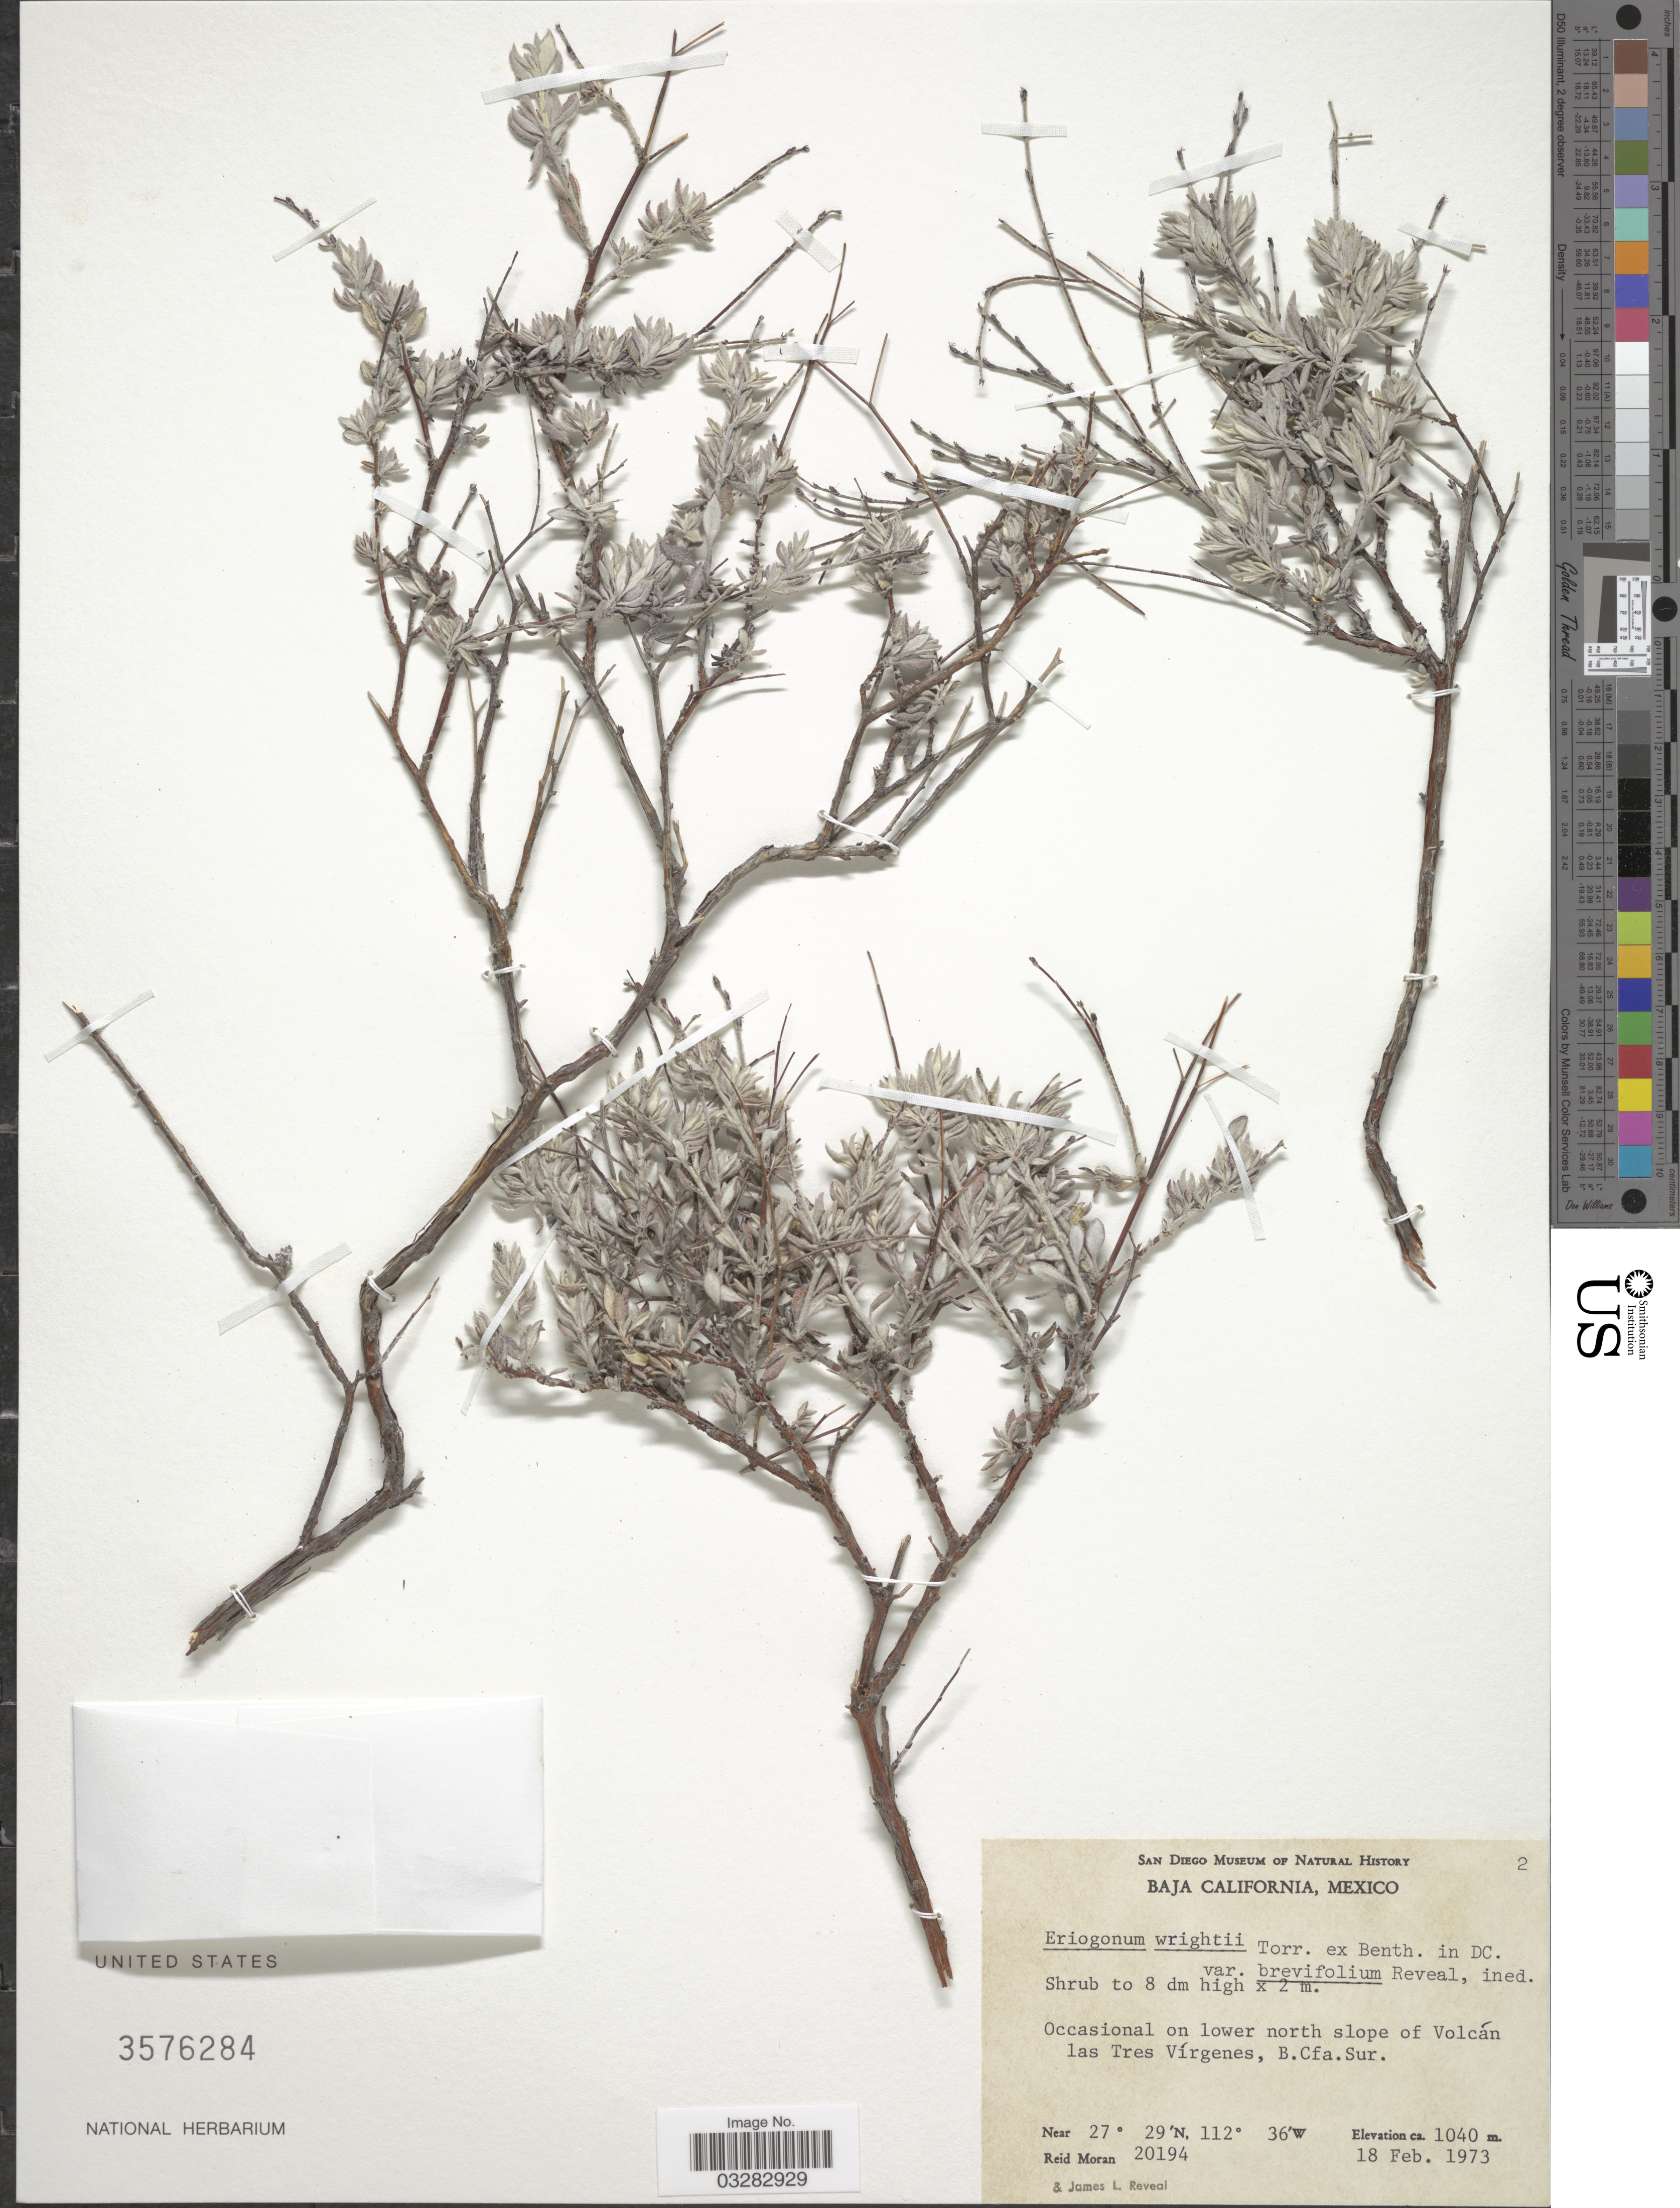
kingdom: Plantae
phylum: Tracheophyta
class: Magnoliopsida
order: Caryophyllales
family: Polygonaceae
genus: Eriogonum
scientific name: Eriogonum wrightii var. brevifolium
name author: Reveal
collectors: R. Moran & J. L. Reveal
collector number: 20194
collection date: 1973-02-18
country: Mexico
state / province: Baja California Sur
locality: Occasional on lower north slope of Volcán las Tres Vírgenes, B. Cfa. Sur.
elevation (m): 1040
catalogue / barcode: US 3576284